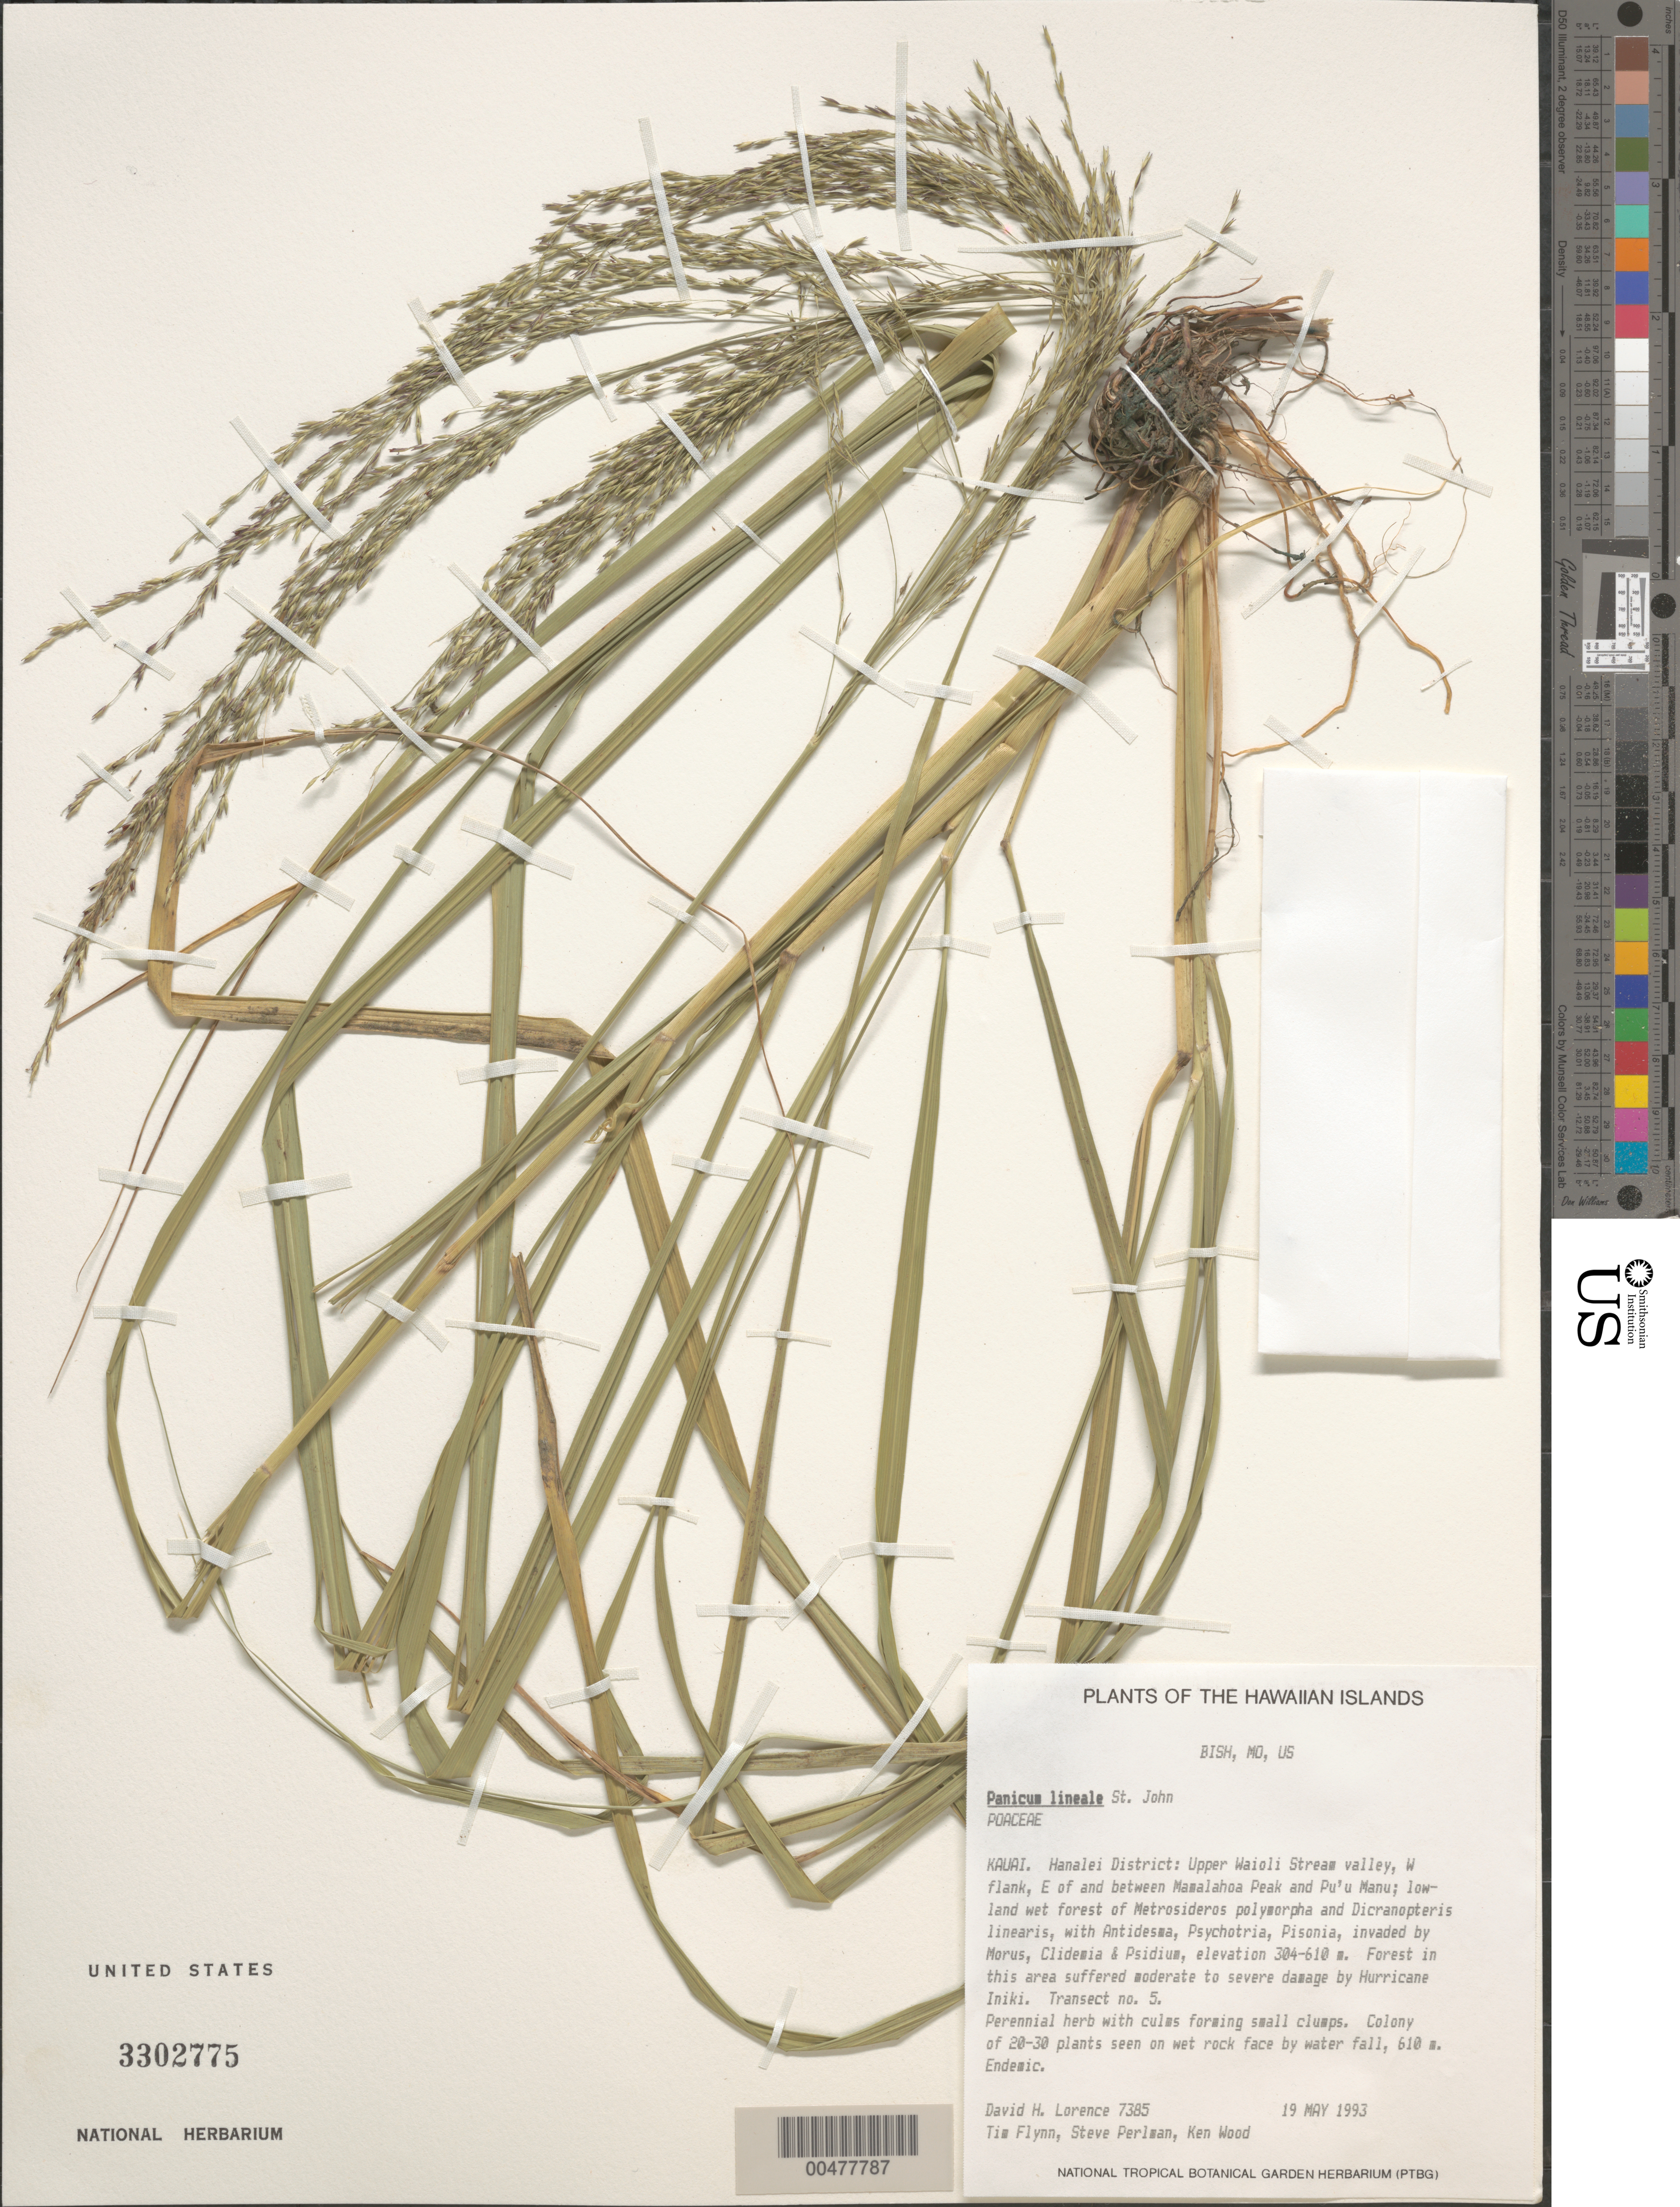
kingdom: Plantae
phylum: Tracheophyta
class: Liliopsida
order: Poales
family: Poaceae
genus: Panicum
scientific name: Panicum lineale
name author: H. St. John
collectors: D. Lorence, T. W. Flynn, S. P. Perlman & K. Wood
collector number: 7385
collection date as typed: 19 May 1993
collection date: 1993-05-19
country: United States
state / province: Hawaii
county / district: Kauai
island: Kaua'i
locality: Hanalei Dist., Upper Waioli Stream valley, W flank, E of and between Manalahoa Peak and Puu Manu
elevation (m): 304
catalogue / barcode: US 3302775